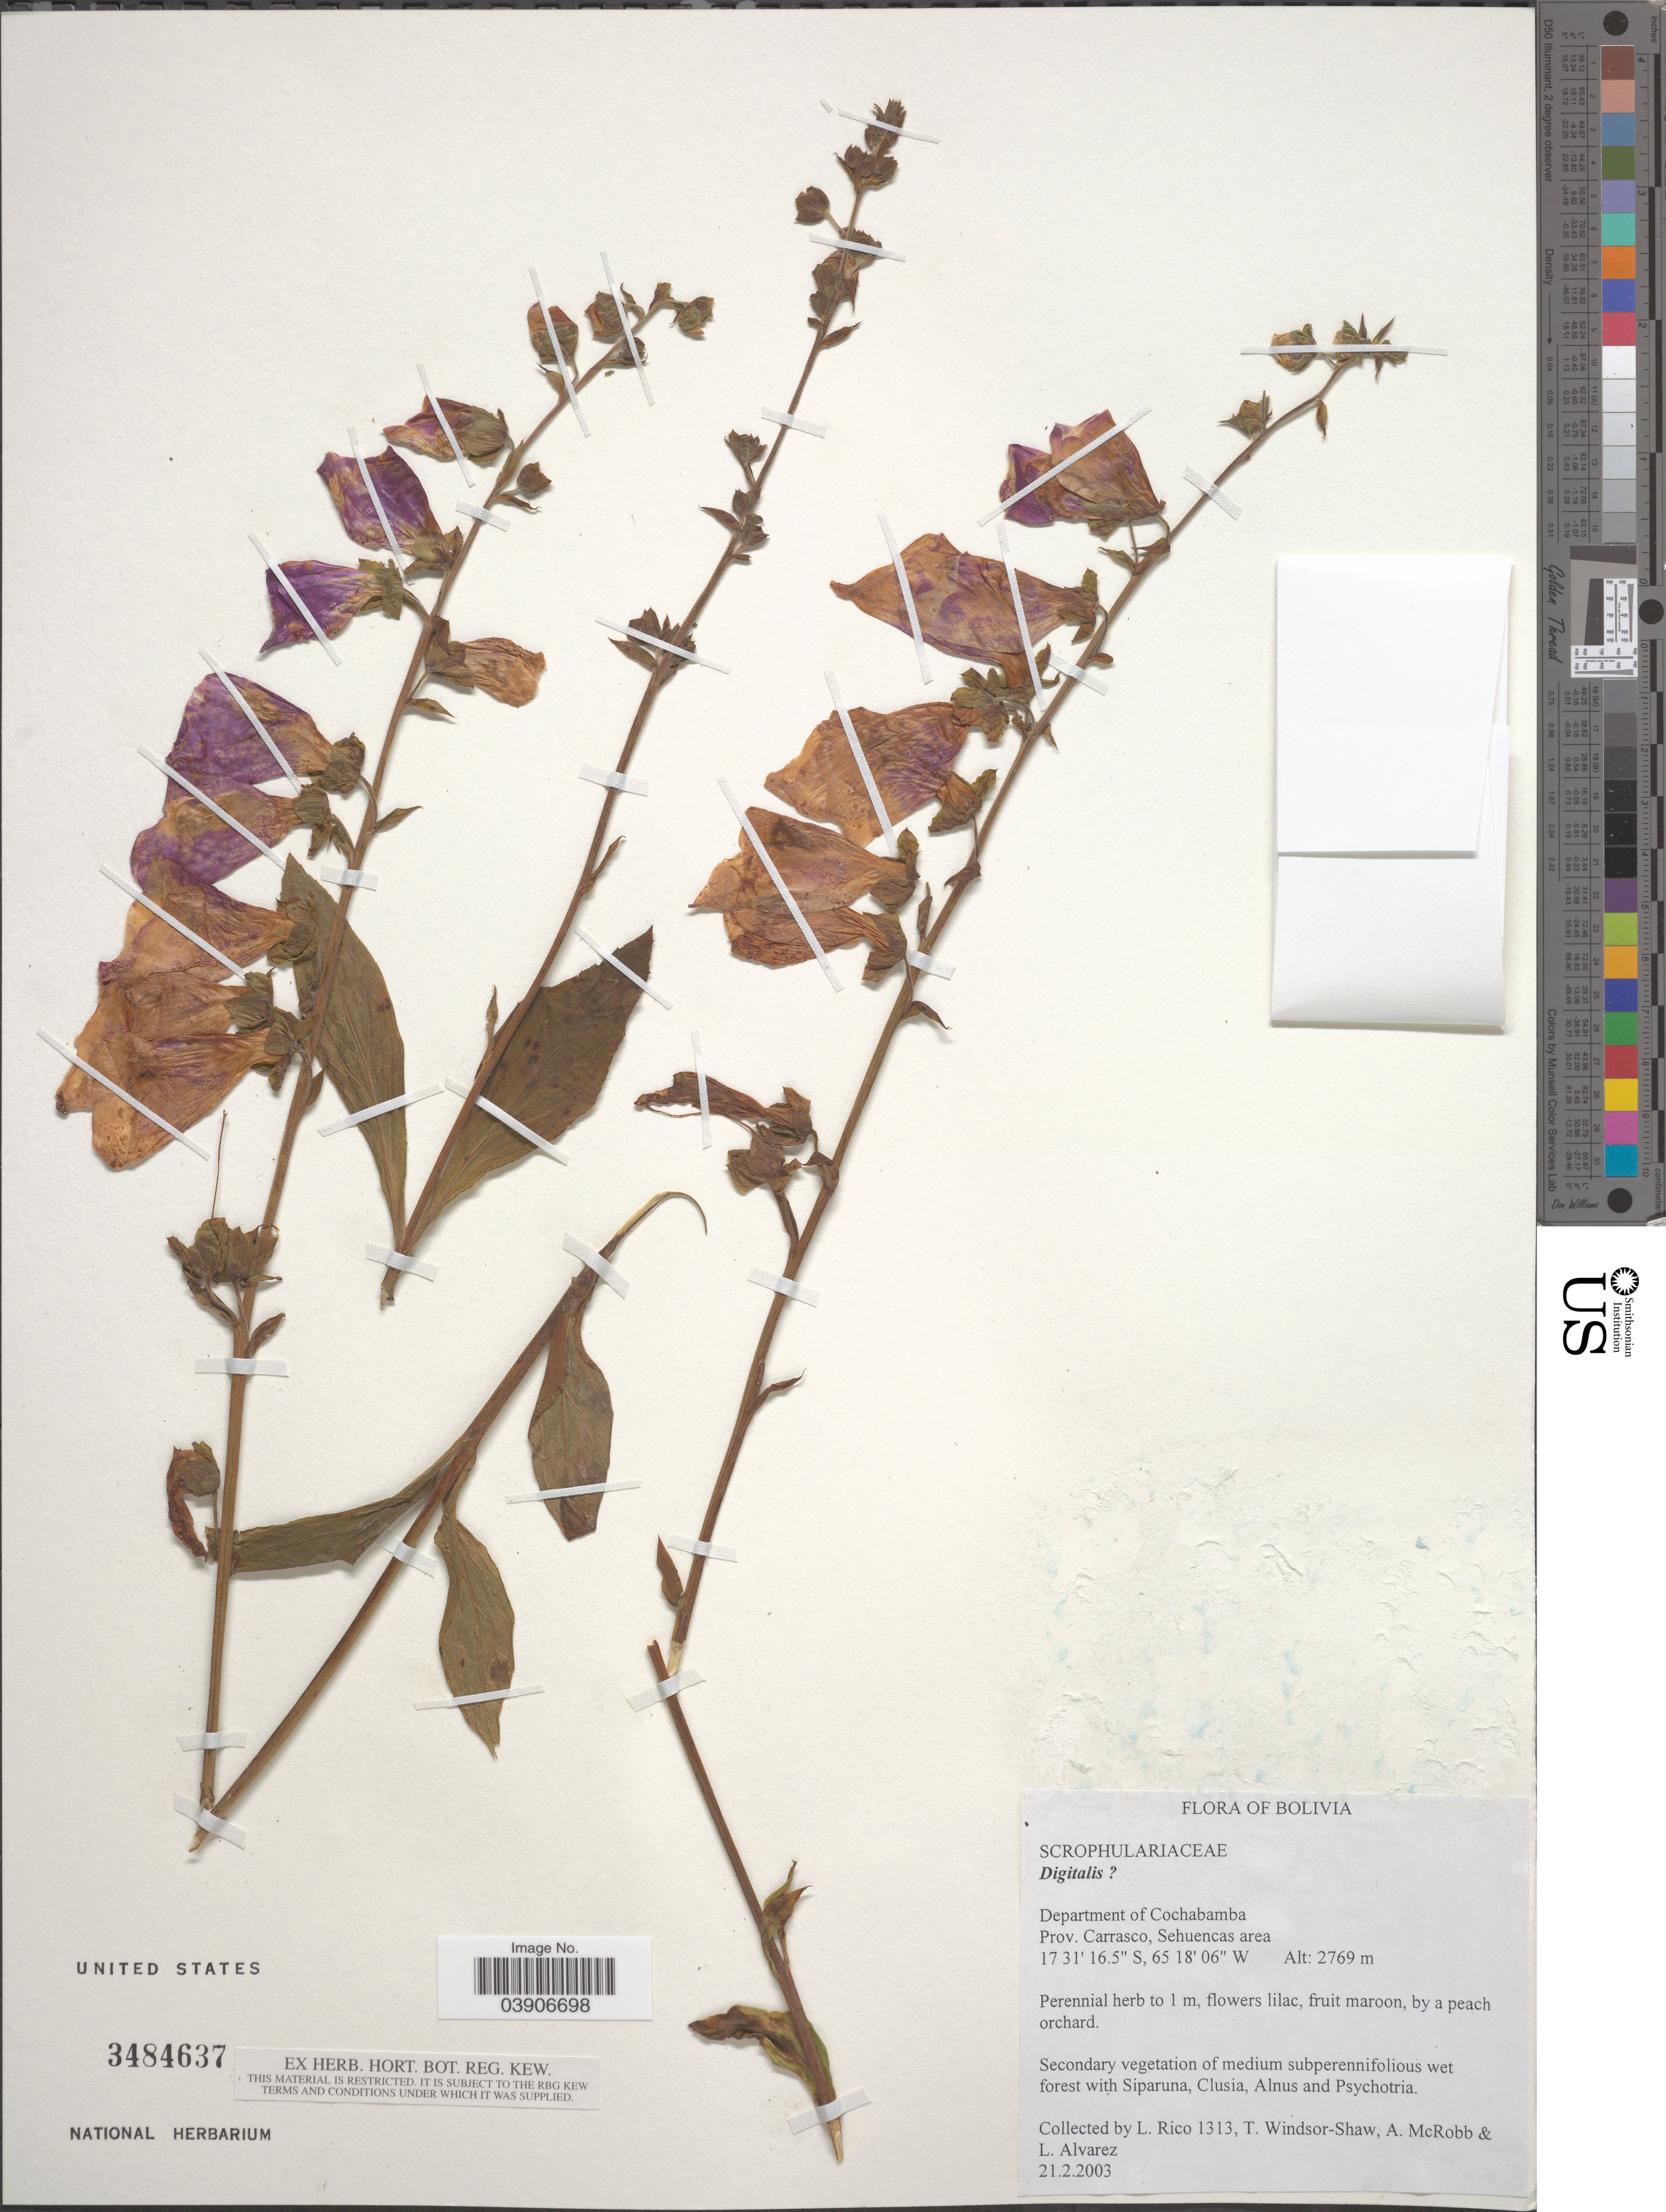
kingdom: Plantae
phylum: Tracheophyta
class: Magnoliopsida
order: Lamiales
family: Plantaginaceae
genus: Digitalis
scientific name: Digitalis purpurea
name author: L.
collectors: L. Rico, T. Windsor-Shaw, A. McRobb & L. Alvarez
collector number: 1313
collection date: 2003-02-21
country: Bolivia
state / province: Cochabamba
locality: Department of Cochabamba. Prov. Carrasco, Sehuencas area.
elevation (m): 2769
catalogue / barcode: US 3484637